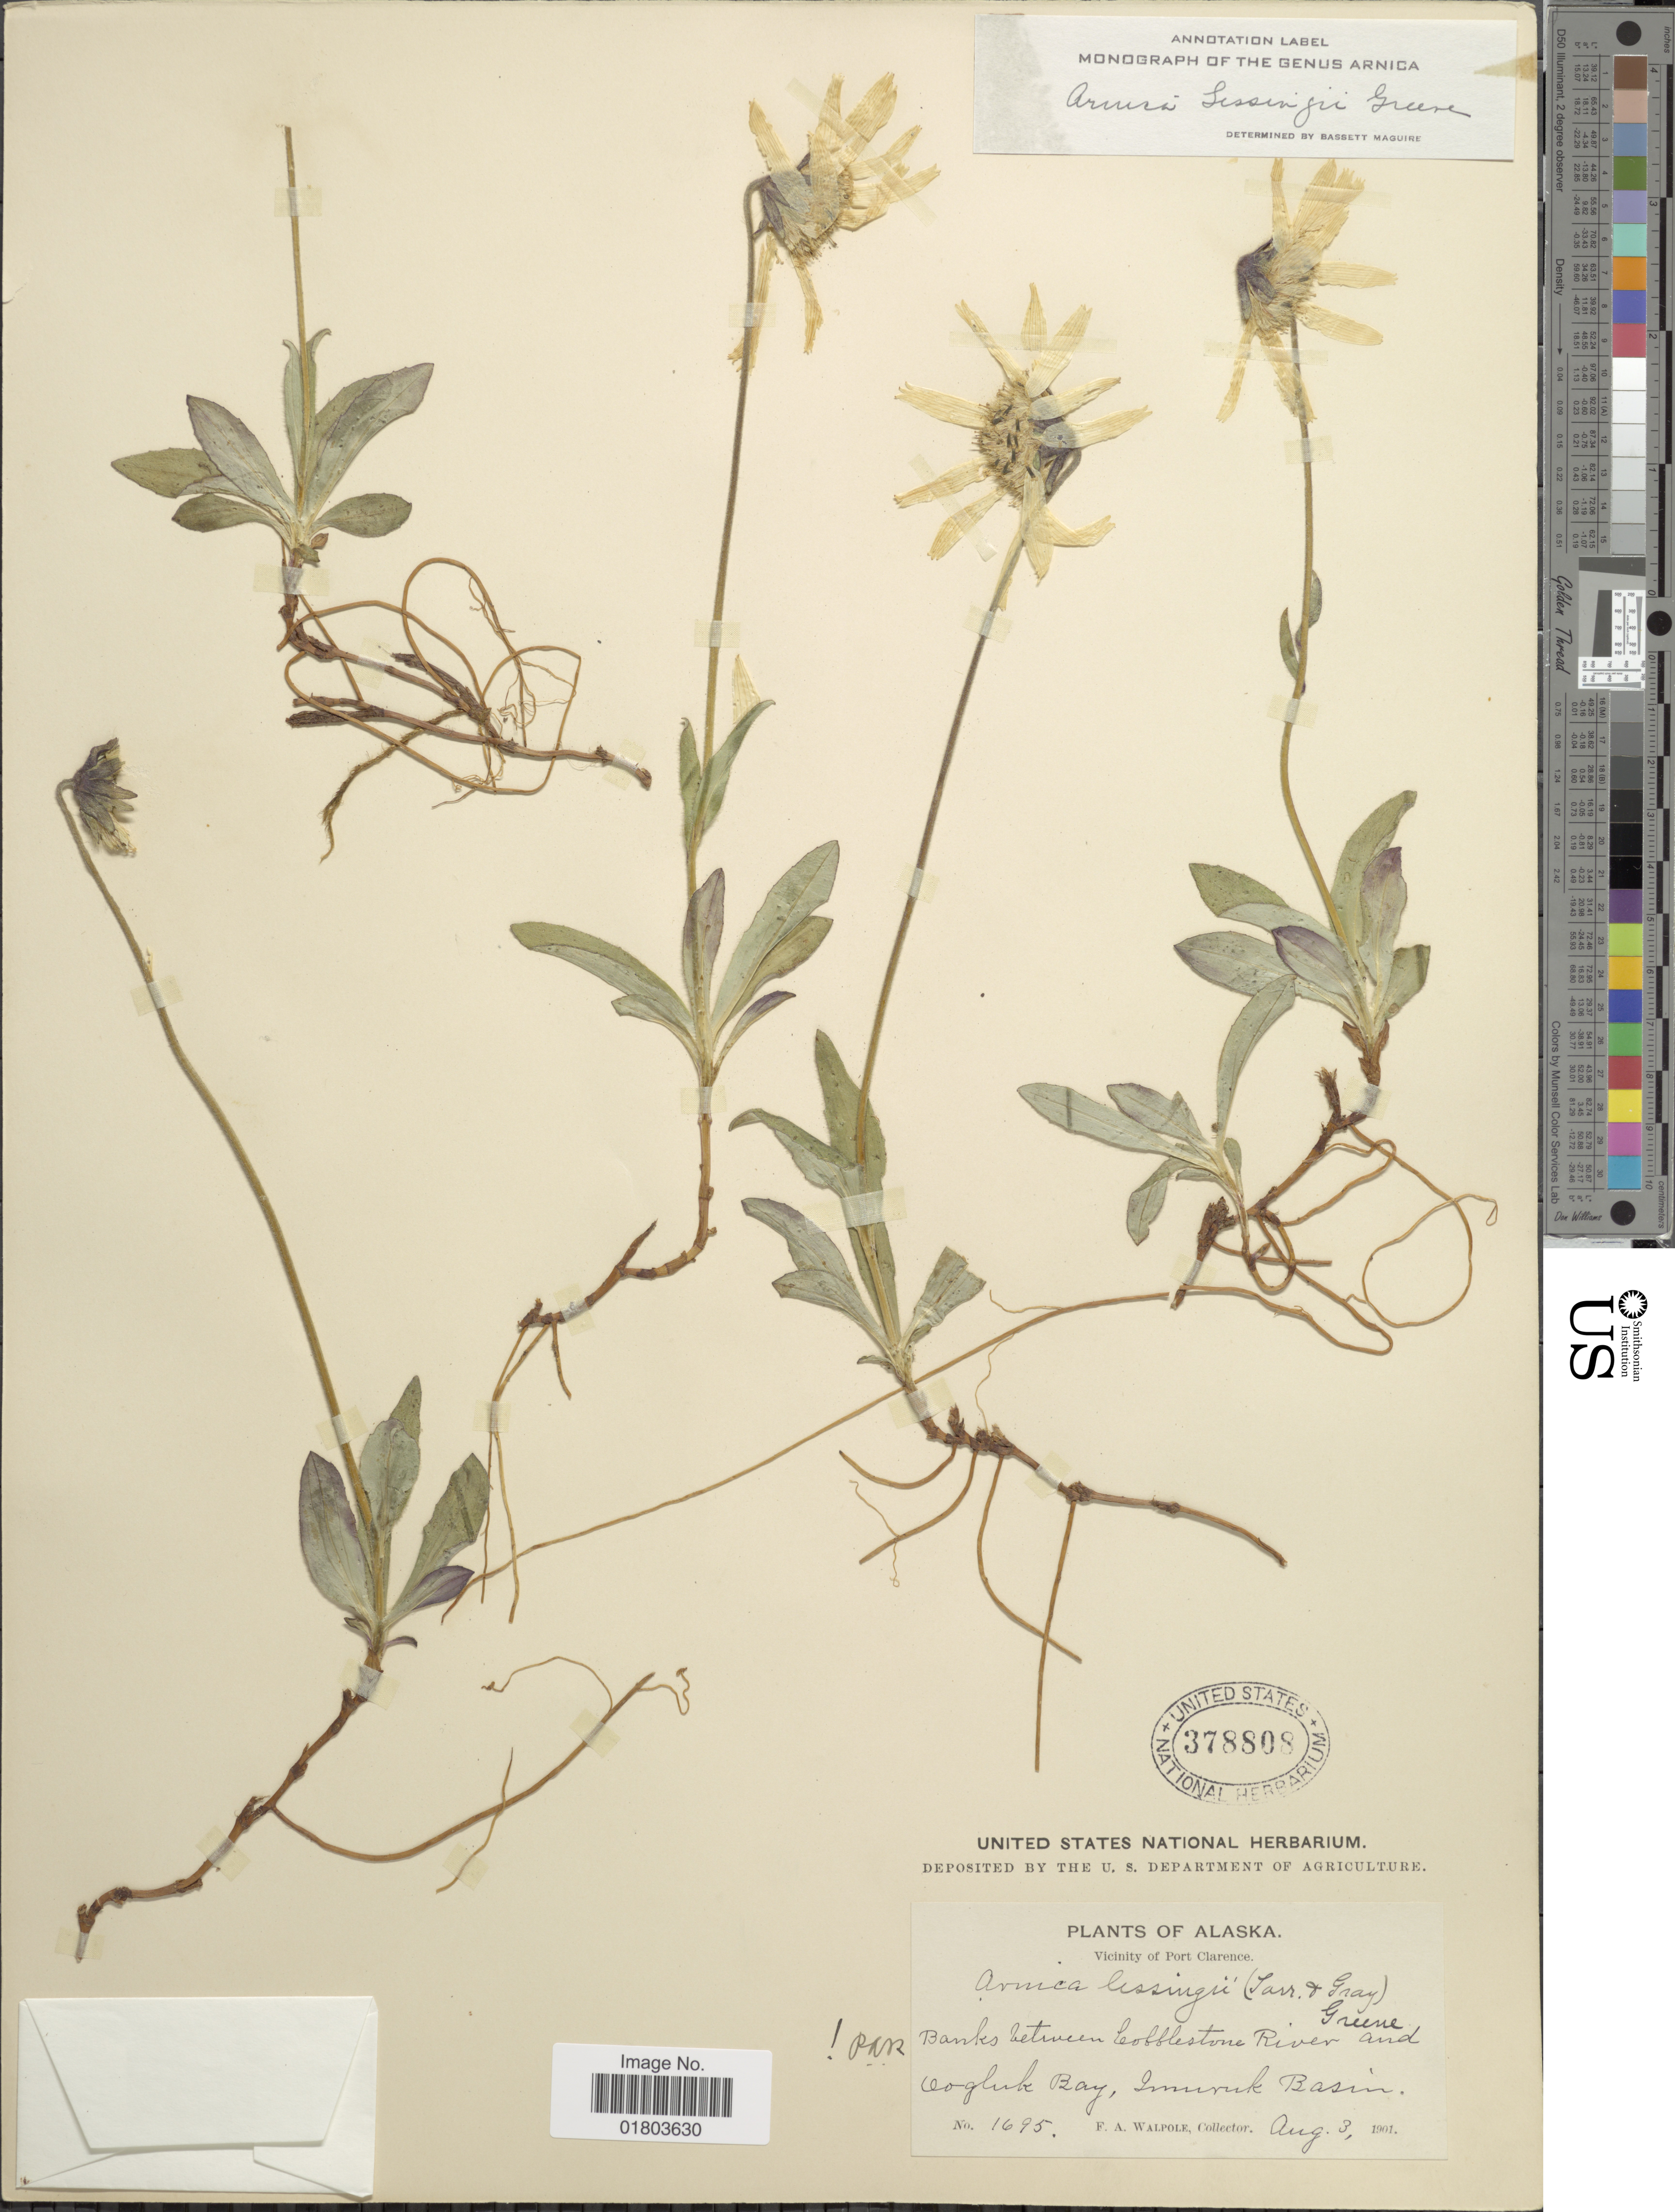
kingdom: Plantae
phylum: Tracheophyta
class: Magnoliopsida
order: Asterales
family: Asteraceae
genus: Arnica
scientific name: Arnica lessingii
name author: (Torr. & A. Gray) Greene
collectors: F. Walpole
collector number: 1695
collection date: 1901-08-03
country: United States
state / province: Alaska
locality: Vicinity of Port Clarence, banks between Cobblestone River and Oogluk Bay, Imuruk Basin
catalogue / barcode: US 378808